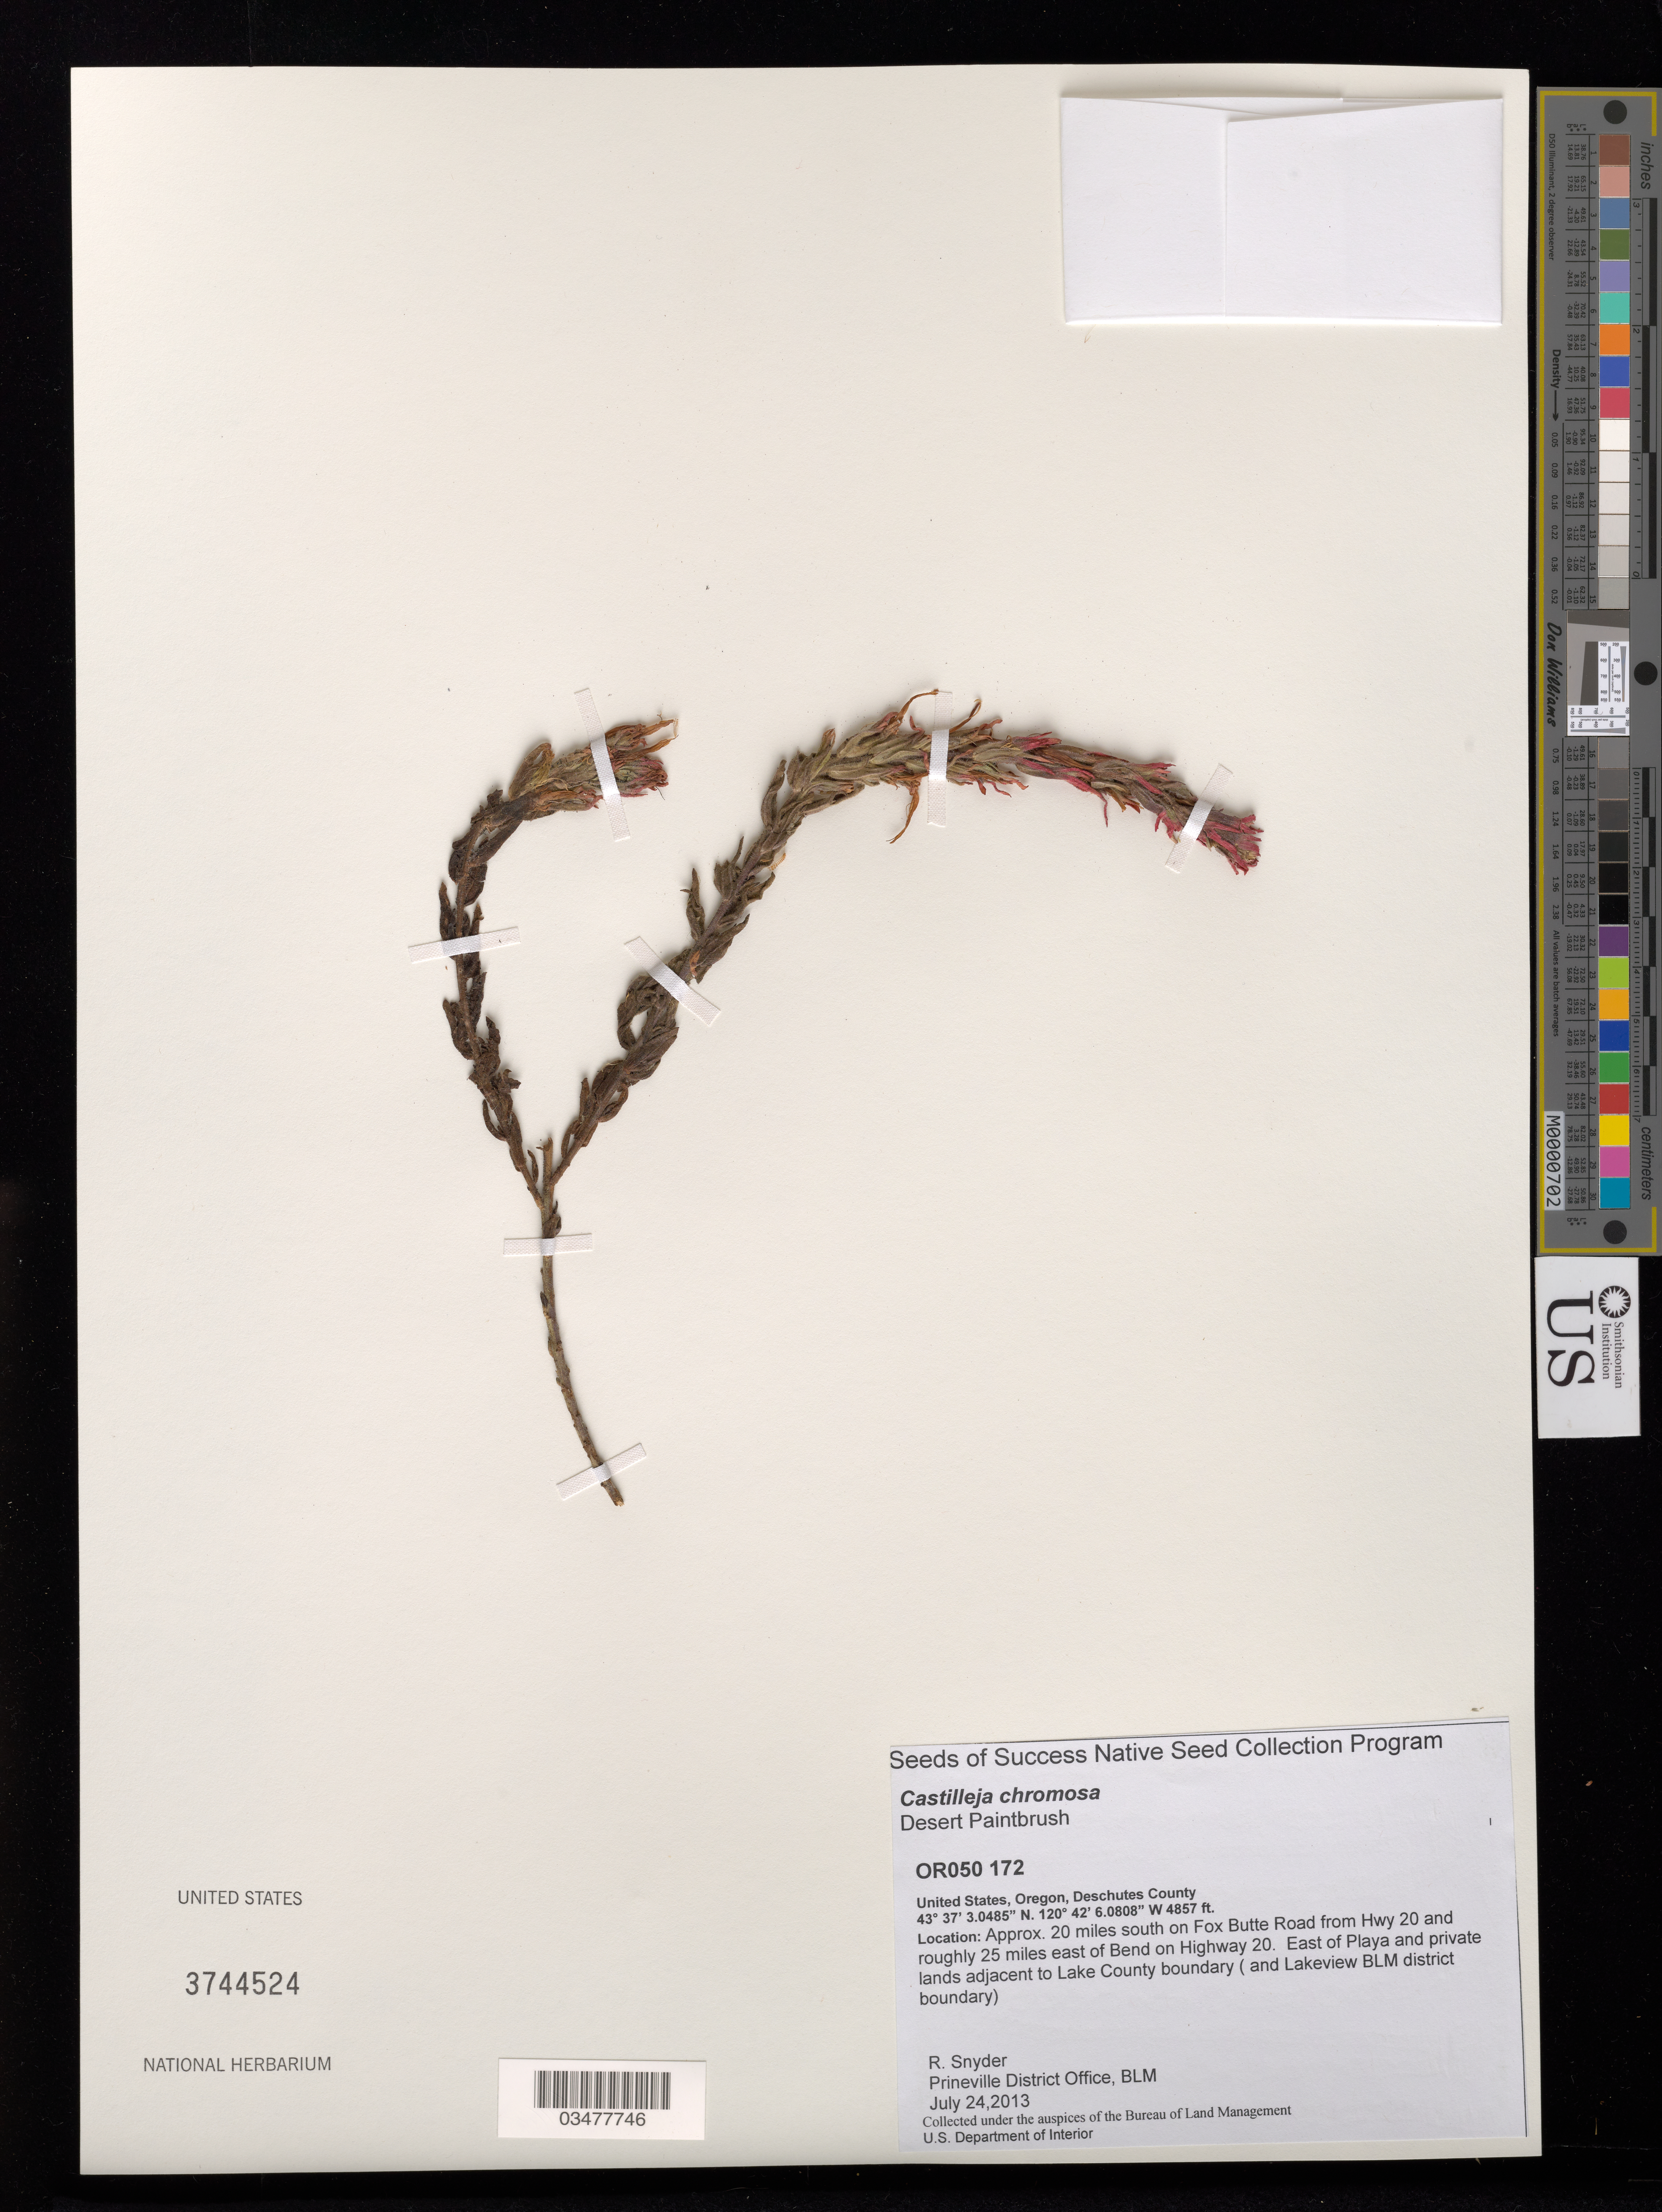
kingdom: Plantae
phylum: Tracheophyta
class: Magnoliopsida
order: Lamiales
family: Orobanchaceae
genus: Castilleja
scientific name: Castilleja chromosa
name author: A. Nelson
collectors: R. Snyder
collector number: OR050-172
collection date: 2013-07-24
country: United States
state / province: Oregon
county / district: Deschutes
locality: E of Playa and private lands adjacent to Lake County boundary (and Lakeview BLM district boundary).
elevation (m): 1480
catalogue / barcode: US 3744524